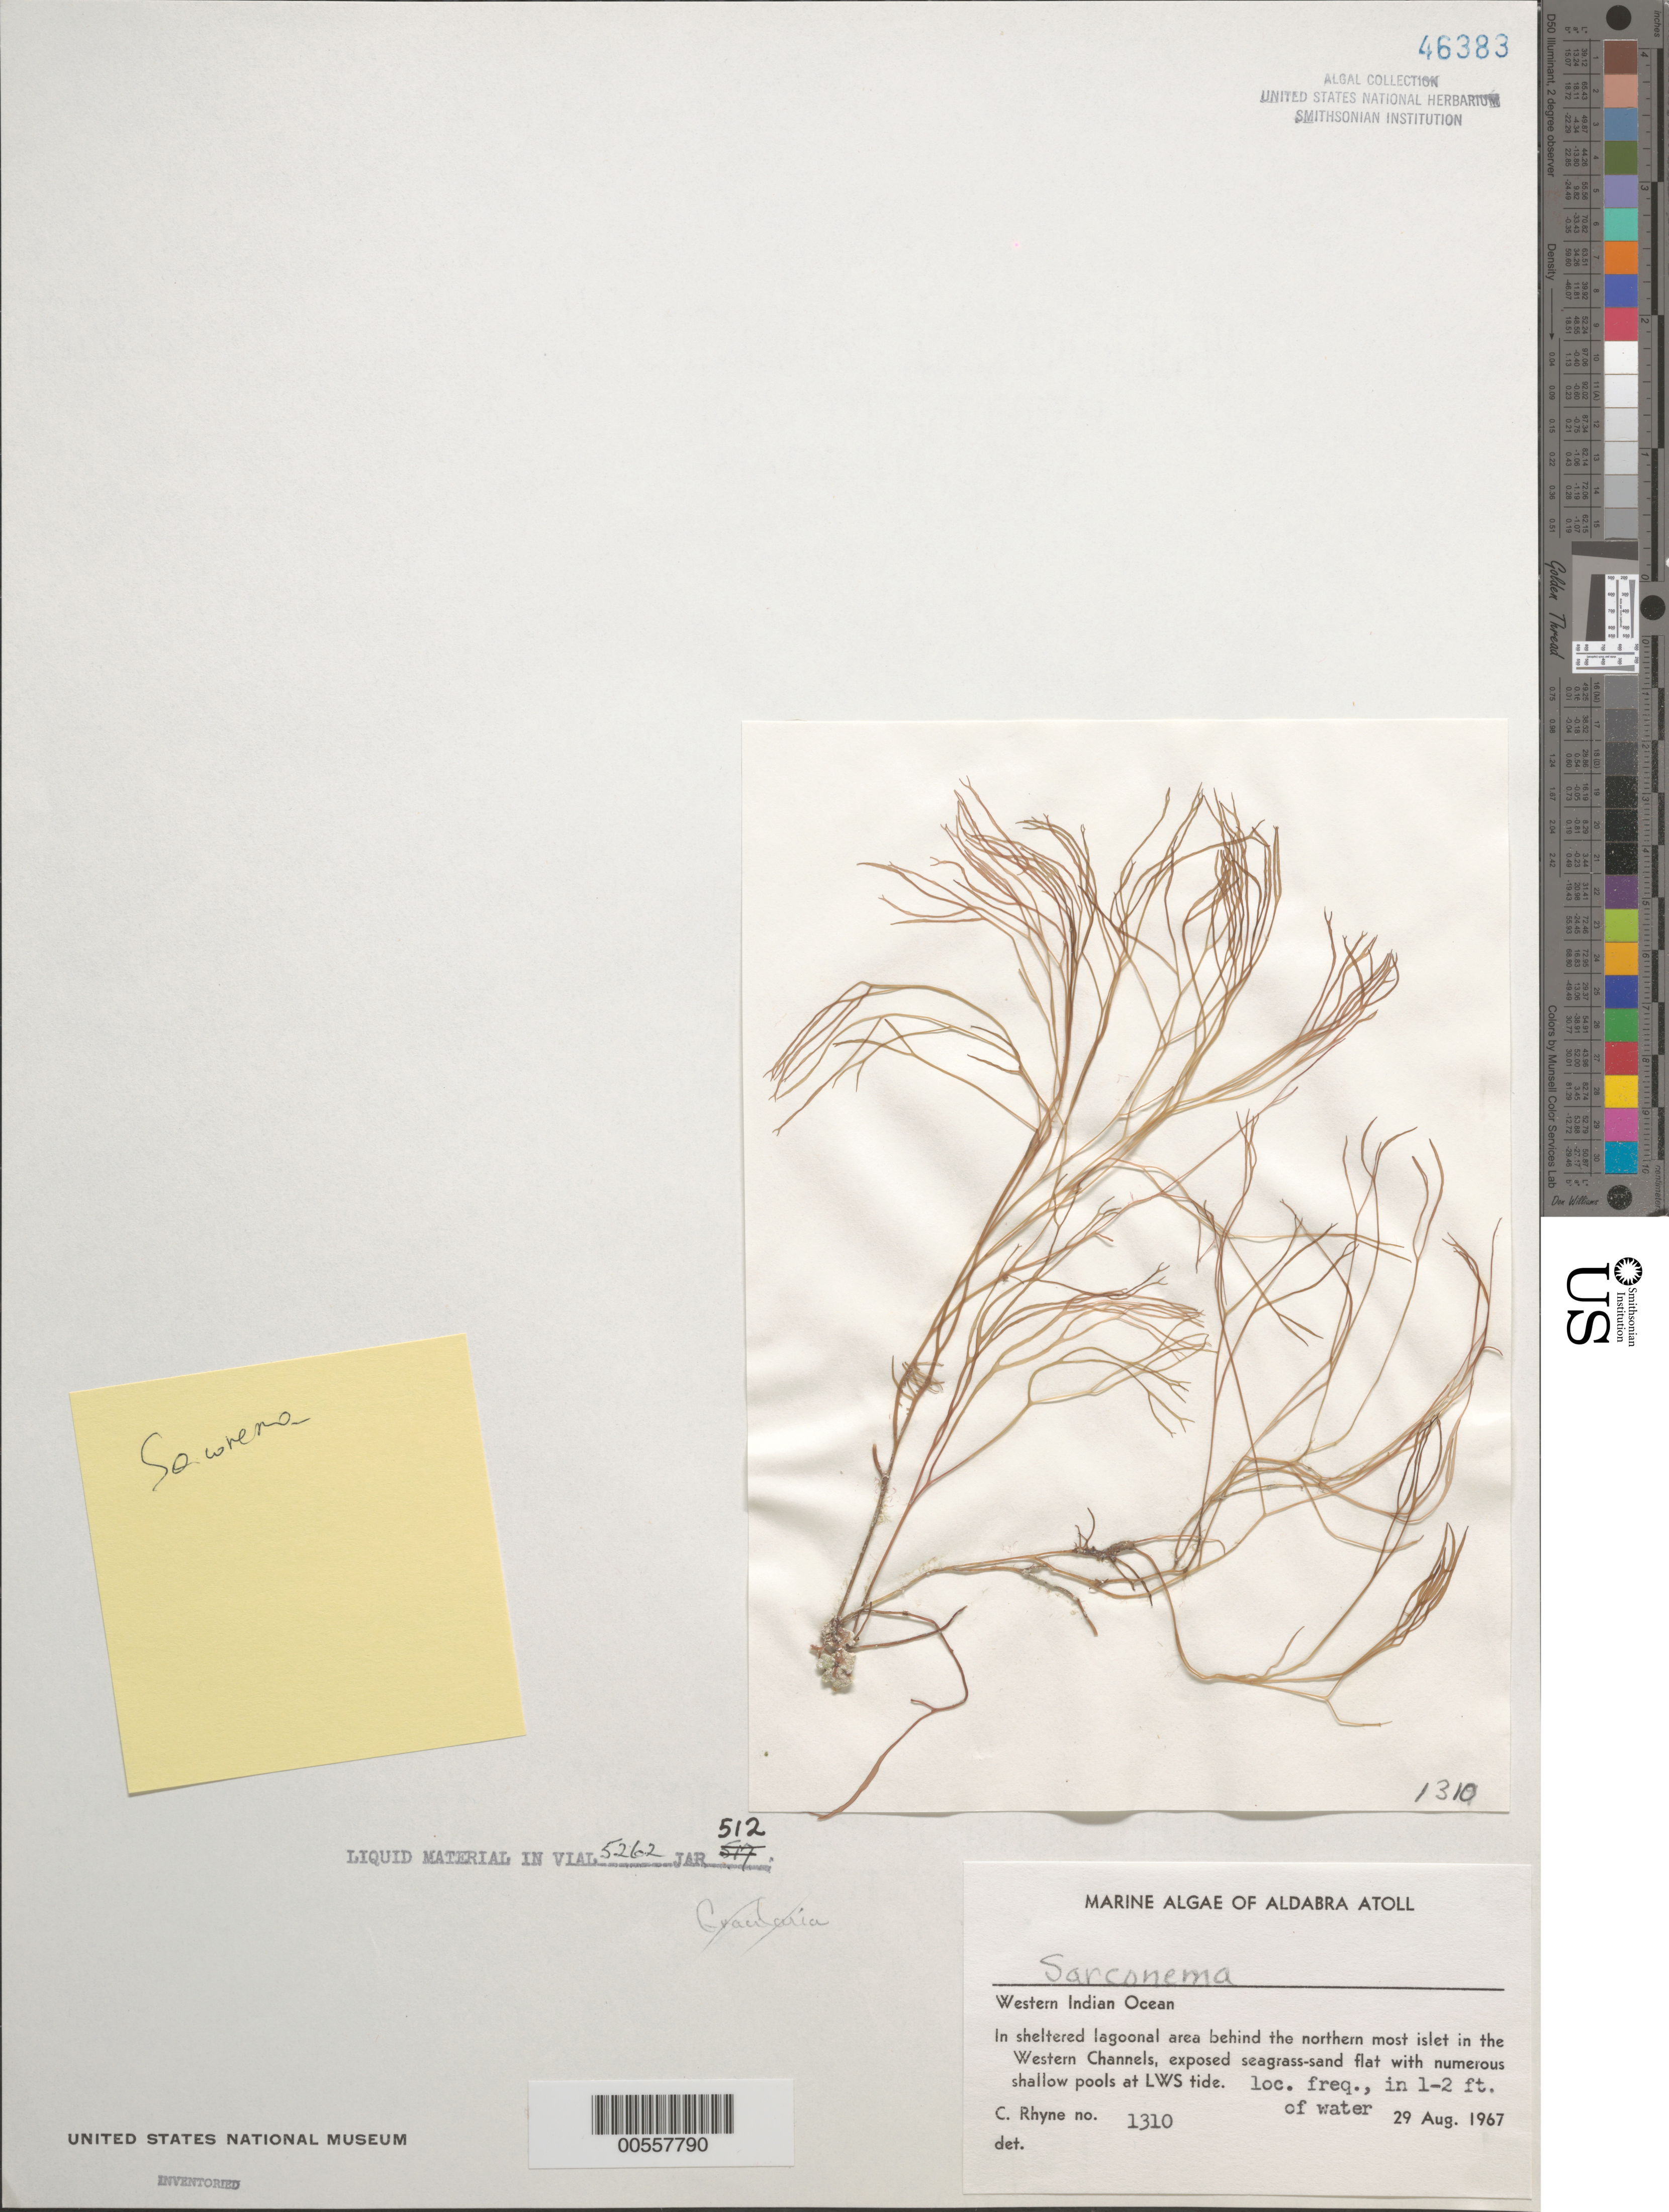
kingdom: Plantae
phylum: Rhodophyta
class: Florideophyceae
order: Gigartinales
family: Solieriaceae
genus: Sarconema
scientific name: Sarconema sp.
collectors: C. Rhyne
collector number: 1310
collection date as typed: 29 Aug 1967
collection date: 1967-08-29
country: Seychelles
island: Aldabra Atoll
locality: Western Channels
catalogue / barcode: US 46383